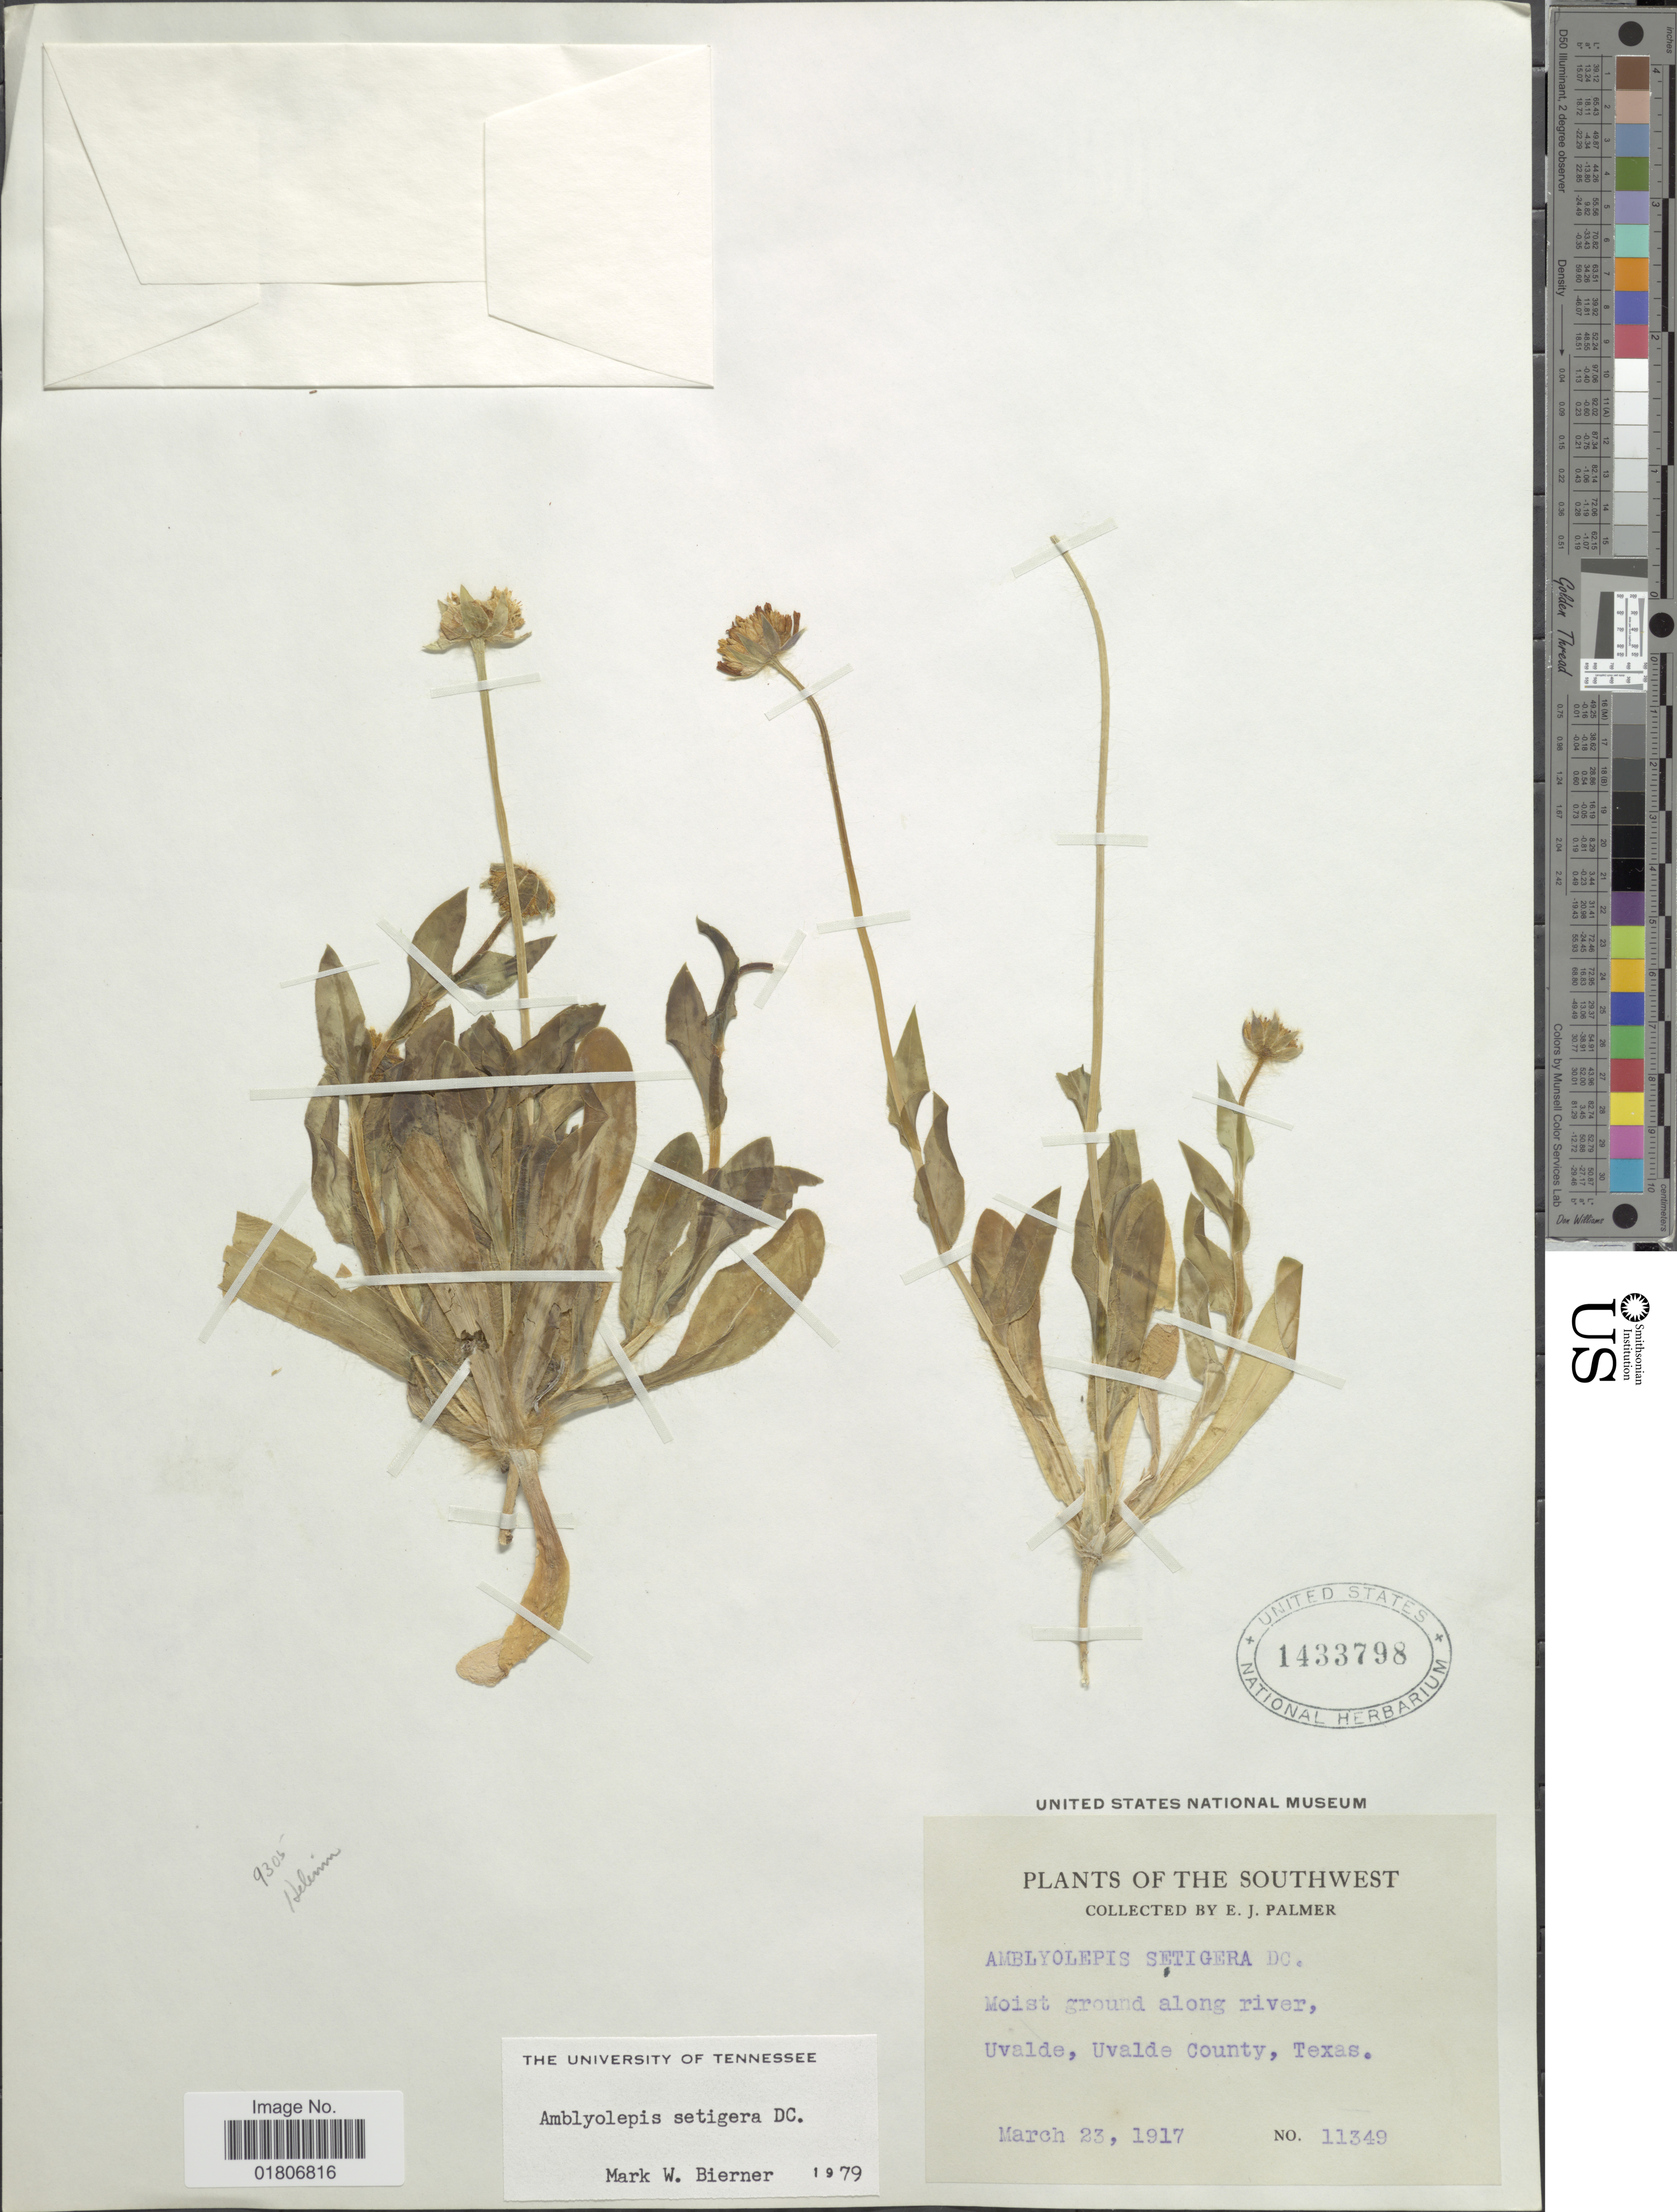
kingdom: Plantae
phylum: Tracheophyta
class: Magnoliopsida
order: Asterales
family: Asteraceae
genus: Amblyolepis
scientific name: Amblyolepis setigera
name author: DC.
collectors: E. J. Palmer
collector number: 11349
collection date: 1917-03-23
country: United States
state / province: Texas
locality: Southwest. Uvalde, Uvalde County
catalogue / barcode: US 1433798